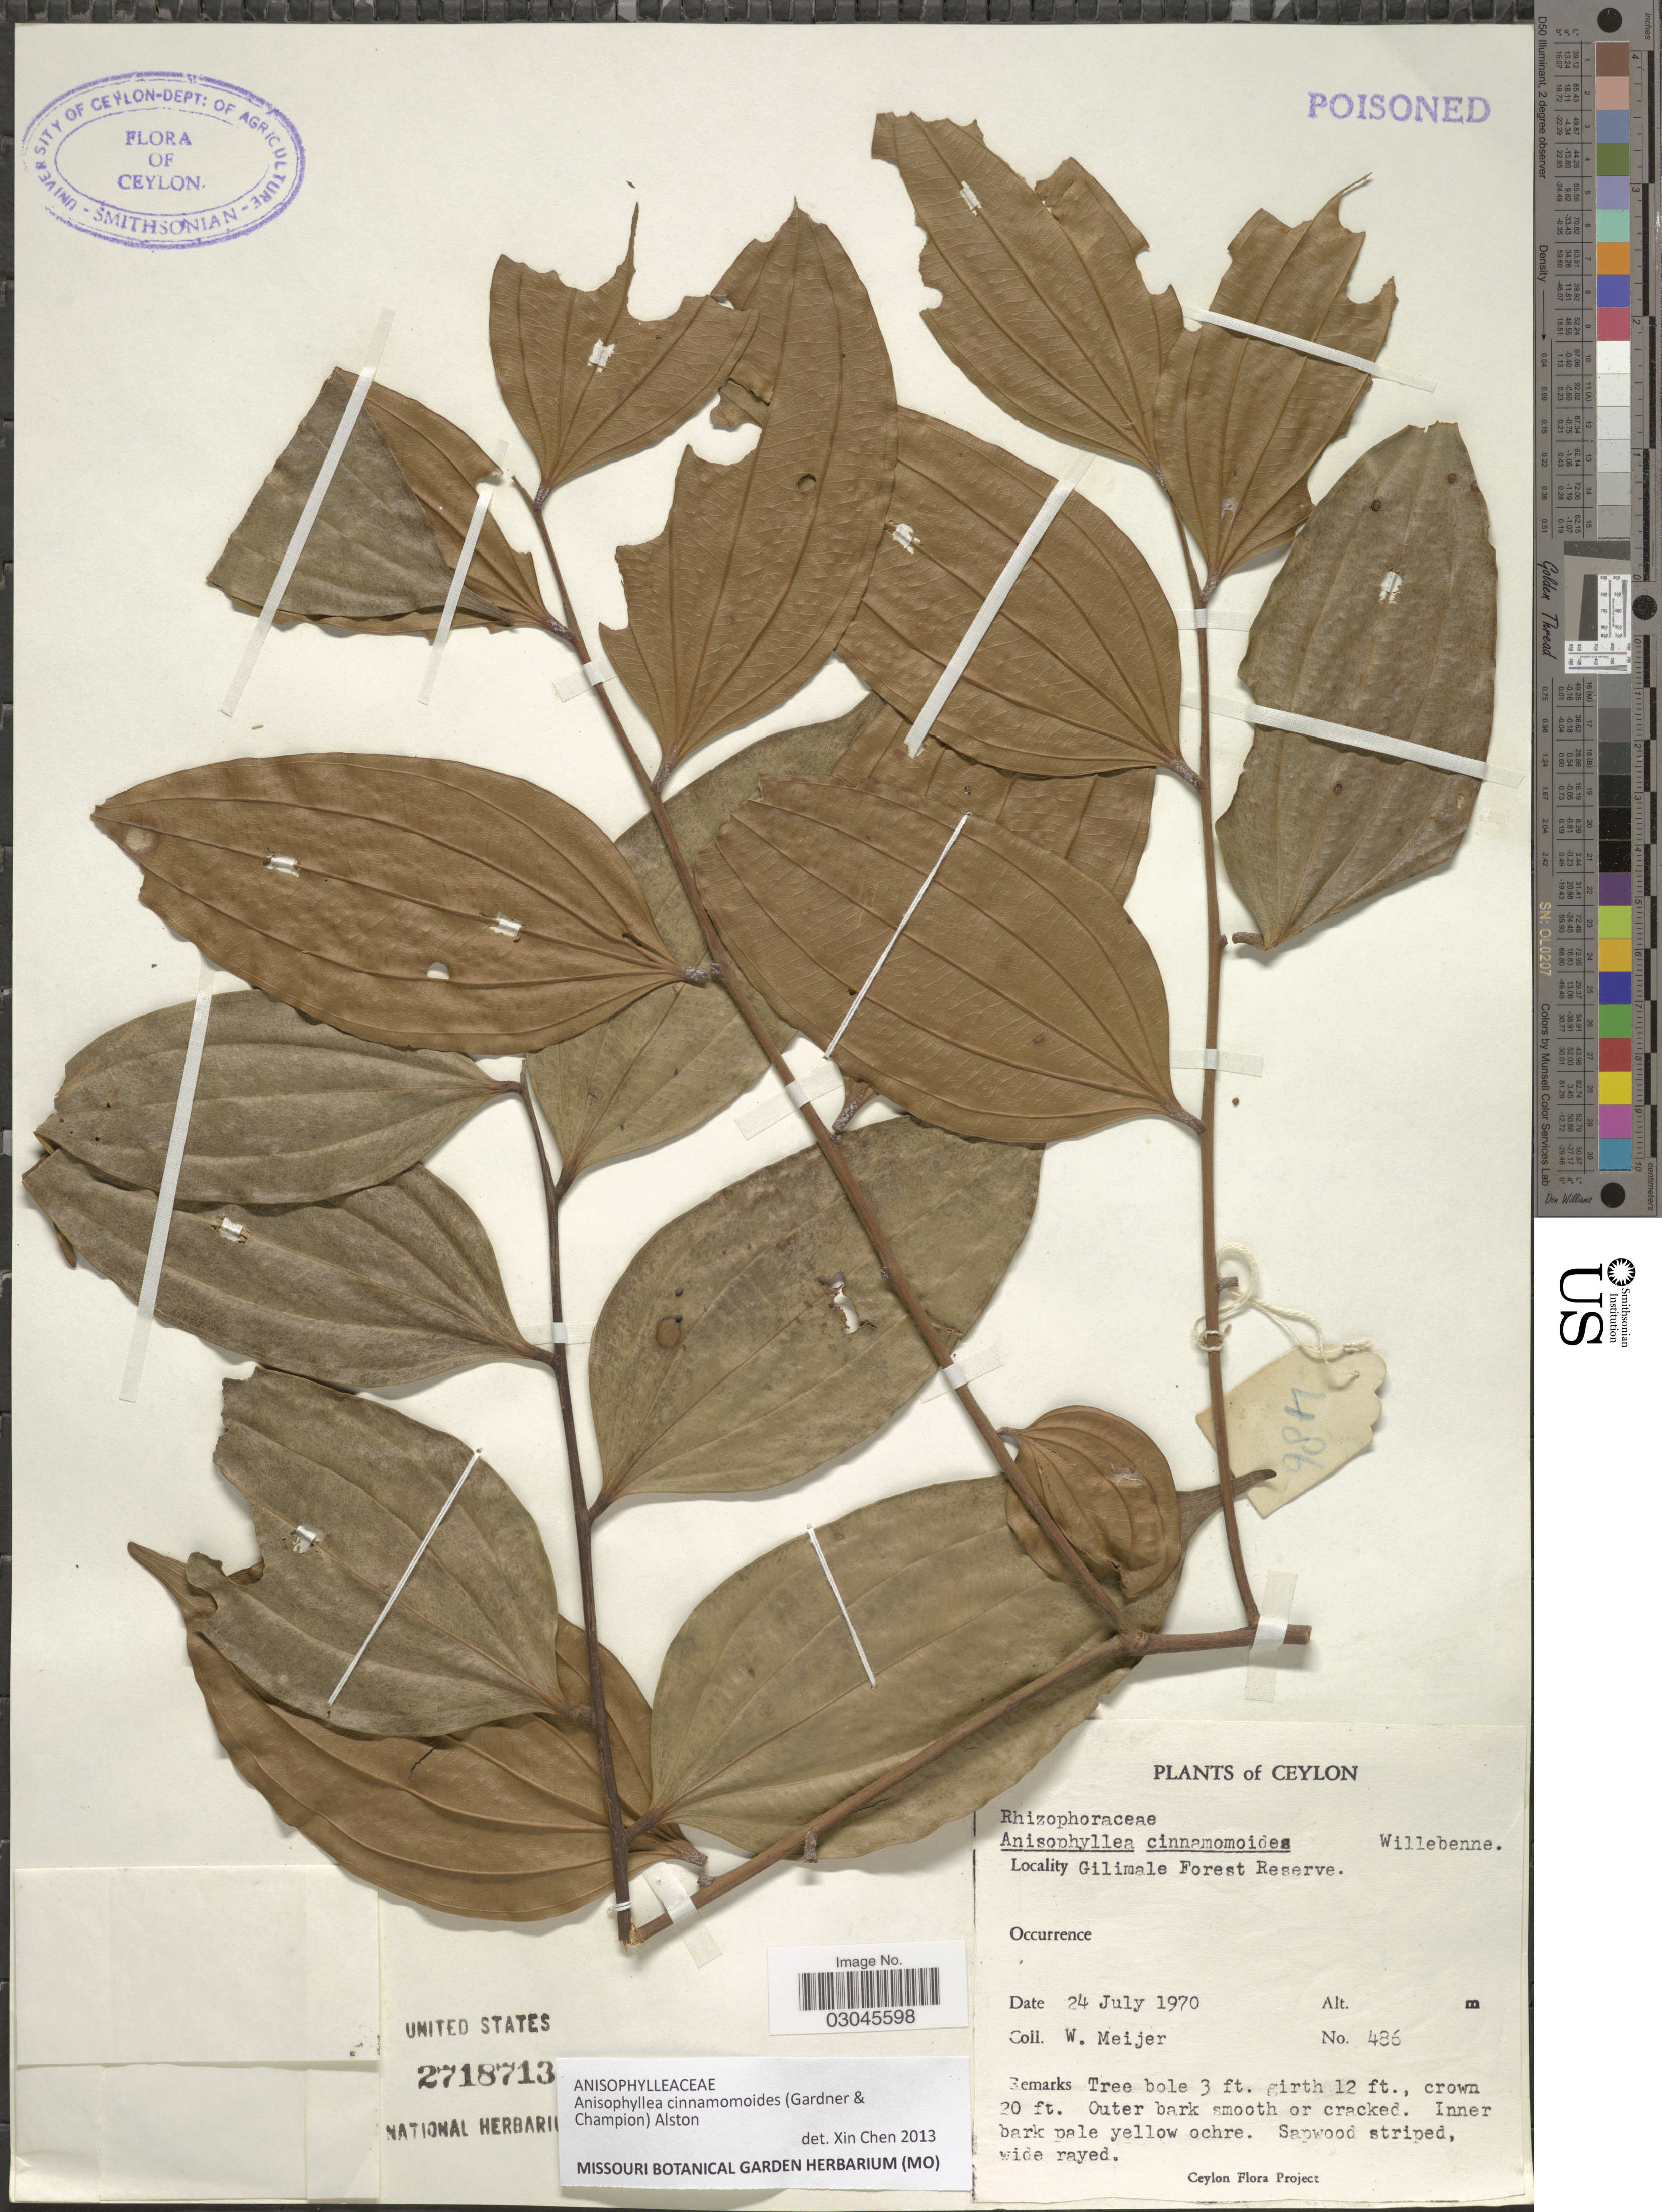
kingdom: Plantae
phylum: Tracheophyta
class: Magnoliopsida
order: Cucurbitales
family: Anisophylleaceae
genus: Anisophyllea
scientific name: Anisophyllea cinnamomoides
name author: Alston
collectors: W. Meijer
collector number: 486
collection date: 1970-07-24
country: Sri Lanka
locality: Ceylon. Gilimale Forest Reserve.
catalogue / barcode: US 2718713